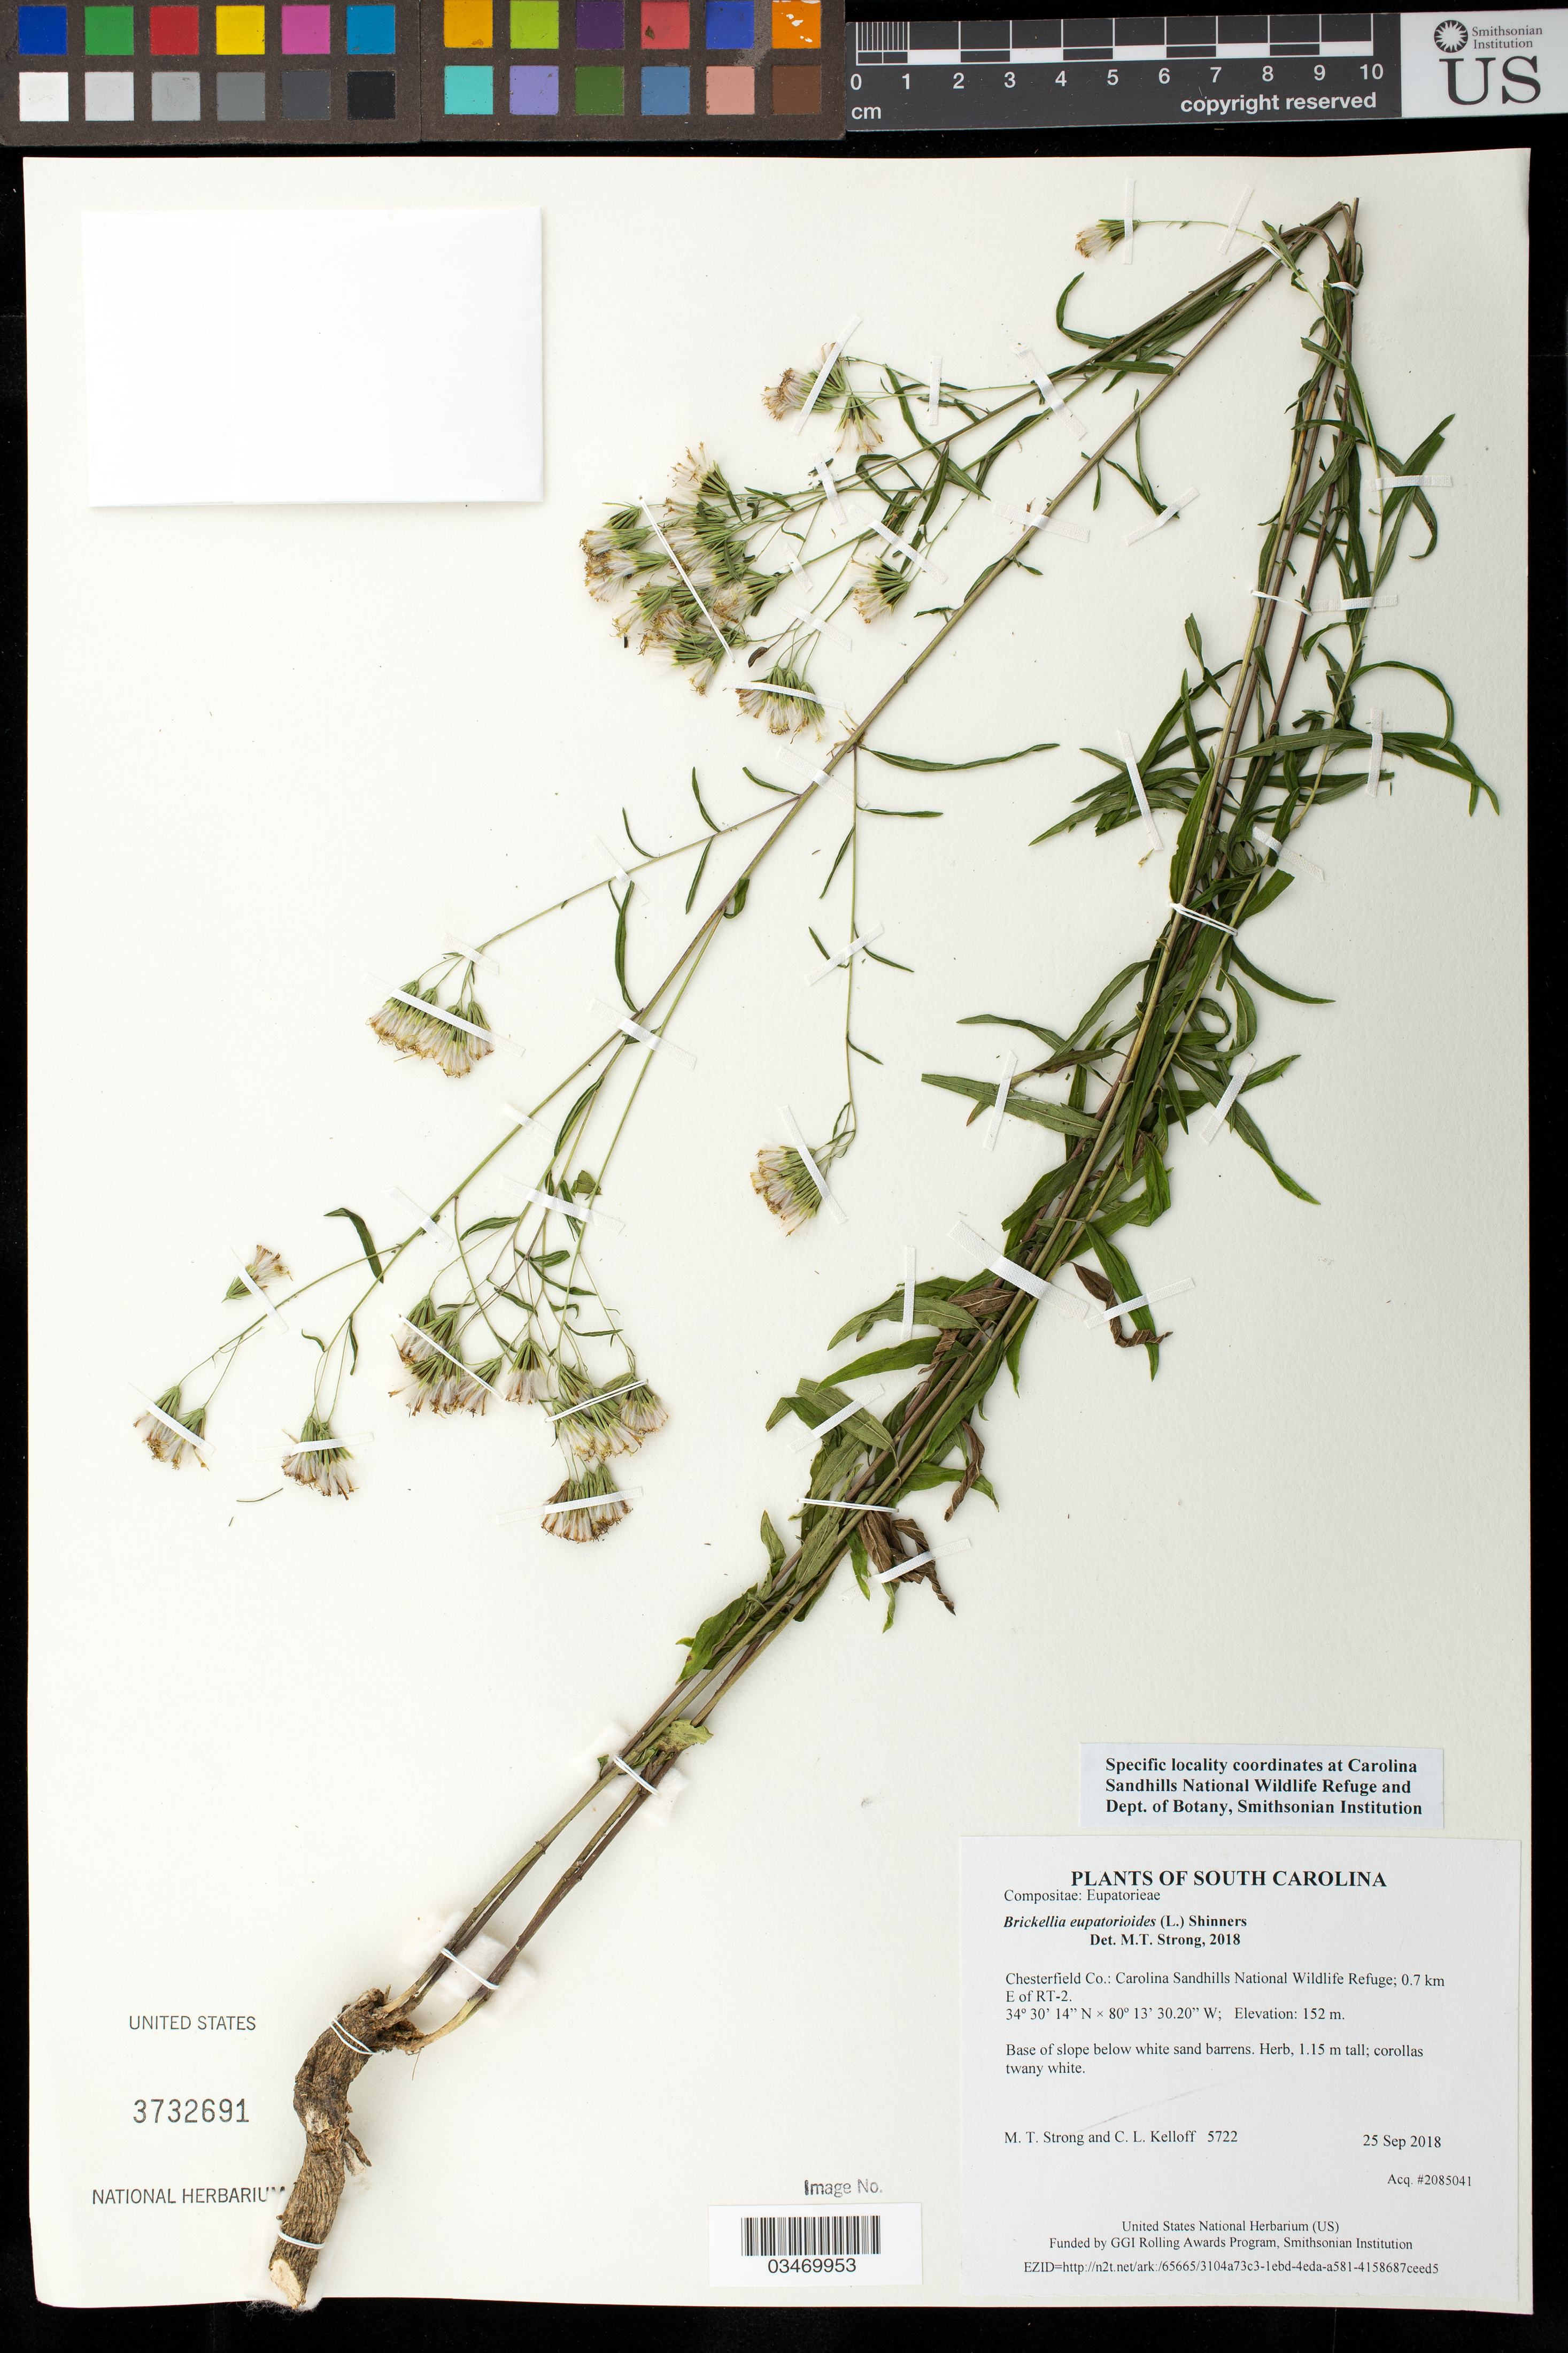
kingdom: Plantae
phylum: Tracheophyta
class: Magnoliopsida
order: Asterales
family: Asteraceae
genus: Brickellia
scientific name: Brickellia eupatorioides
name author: (L.) Shinners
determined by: Strong, M. T., (US), Smithsonian Institution - National Museum of Natural History (UNITED STATES)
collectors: M. T. Strong & C. L. Kelloff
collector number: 5722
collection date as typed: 25 Sep 2018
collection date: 2018-09-25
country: United States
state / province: South Carolina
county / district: Chesterfield Co.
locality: Carolina Sandhills National Wildlife Refuge; 0.7 km E of RT-2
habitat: Base of slope below white sand barrens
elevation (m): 152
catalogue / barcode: US 3732691